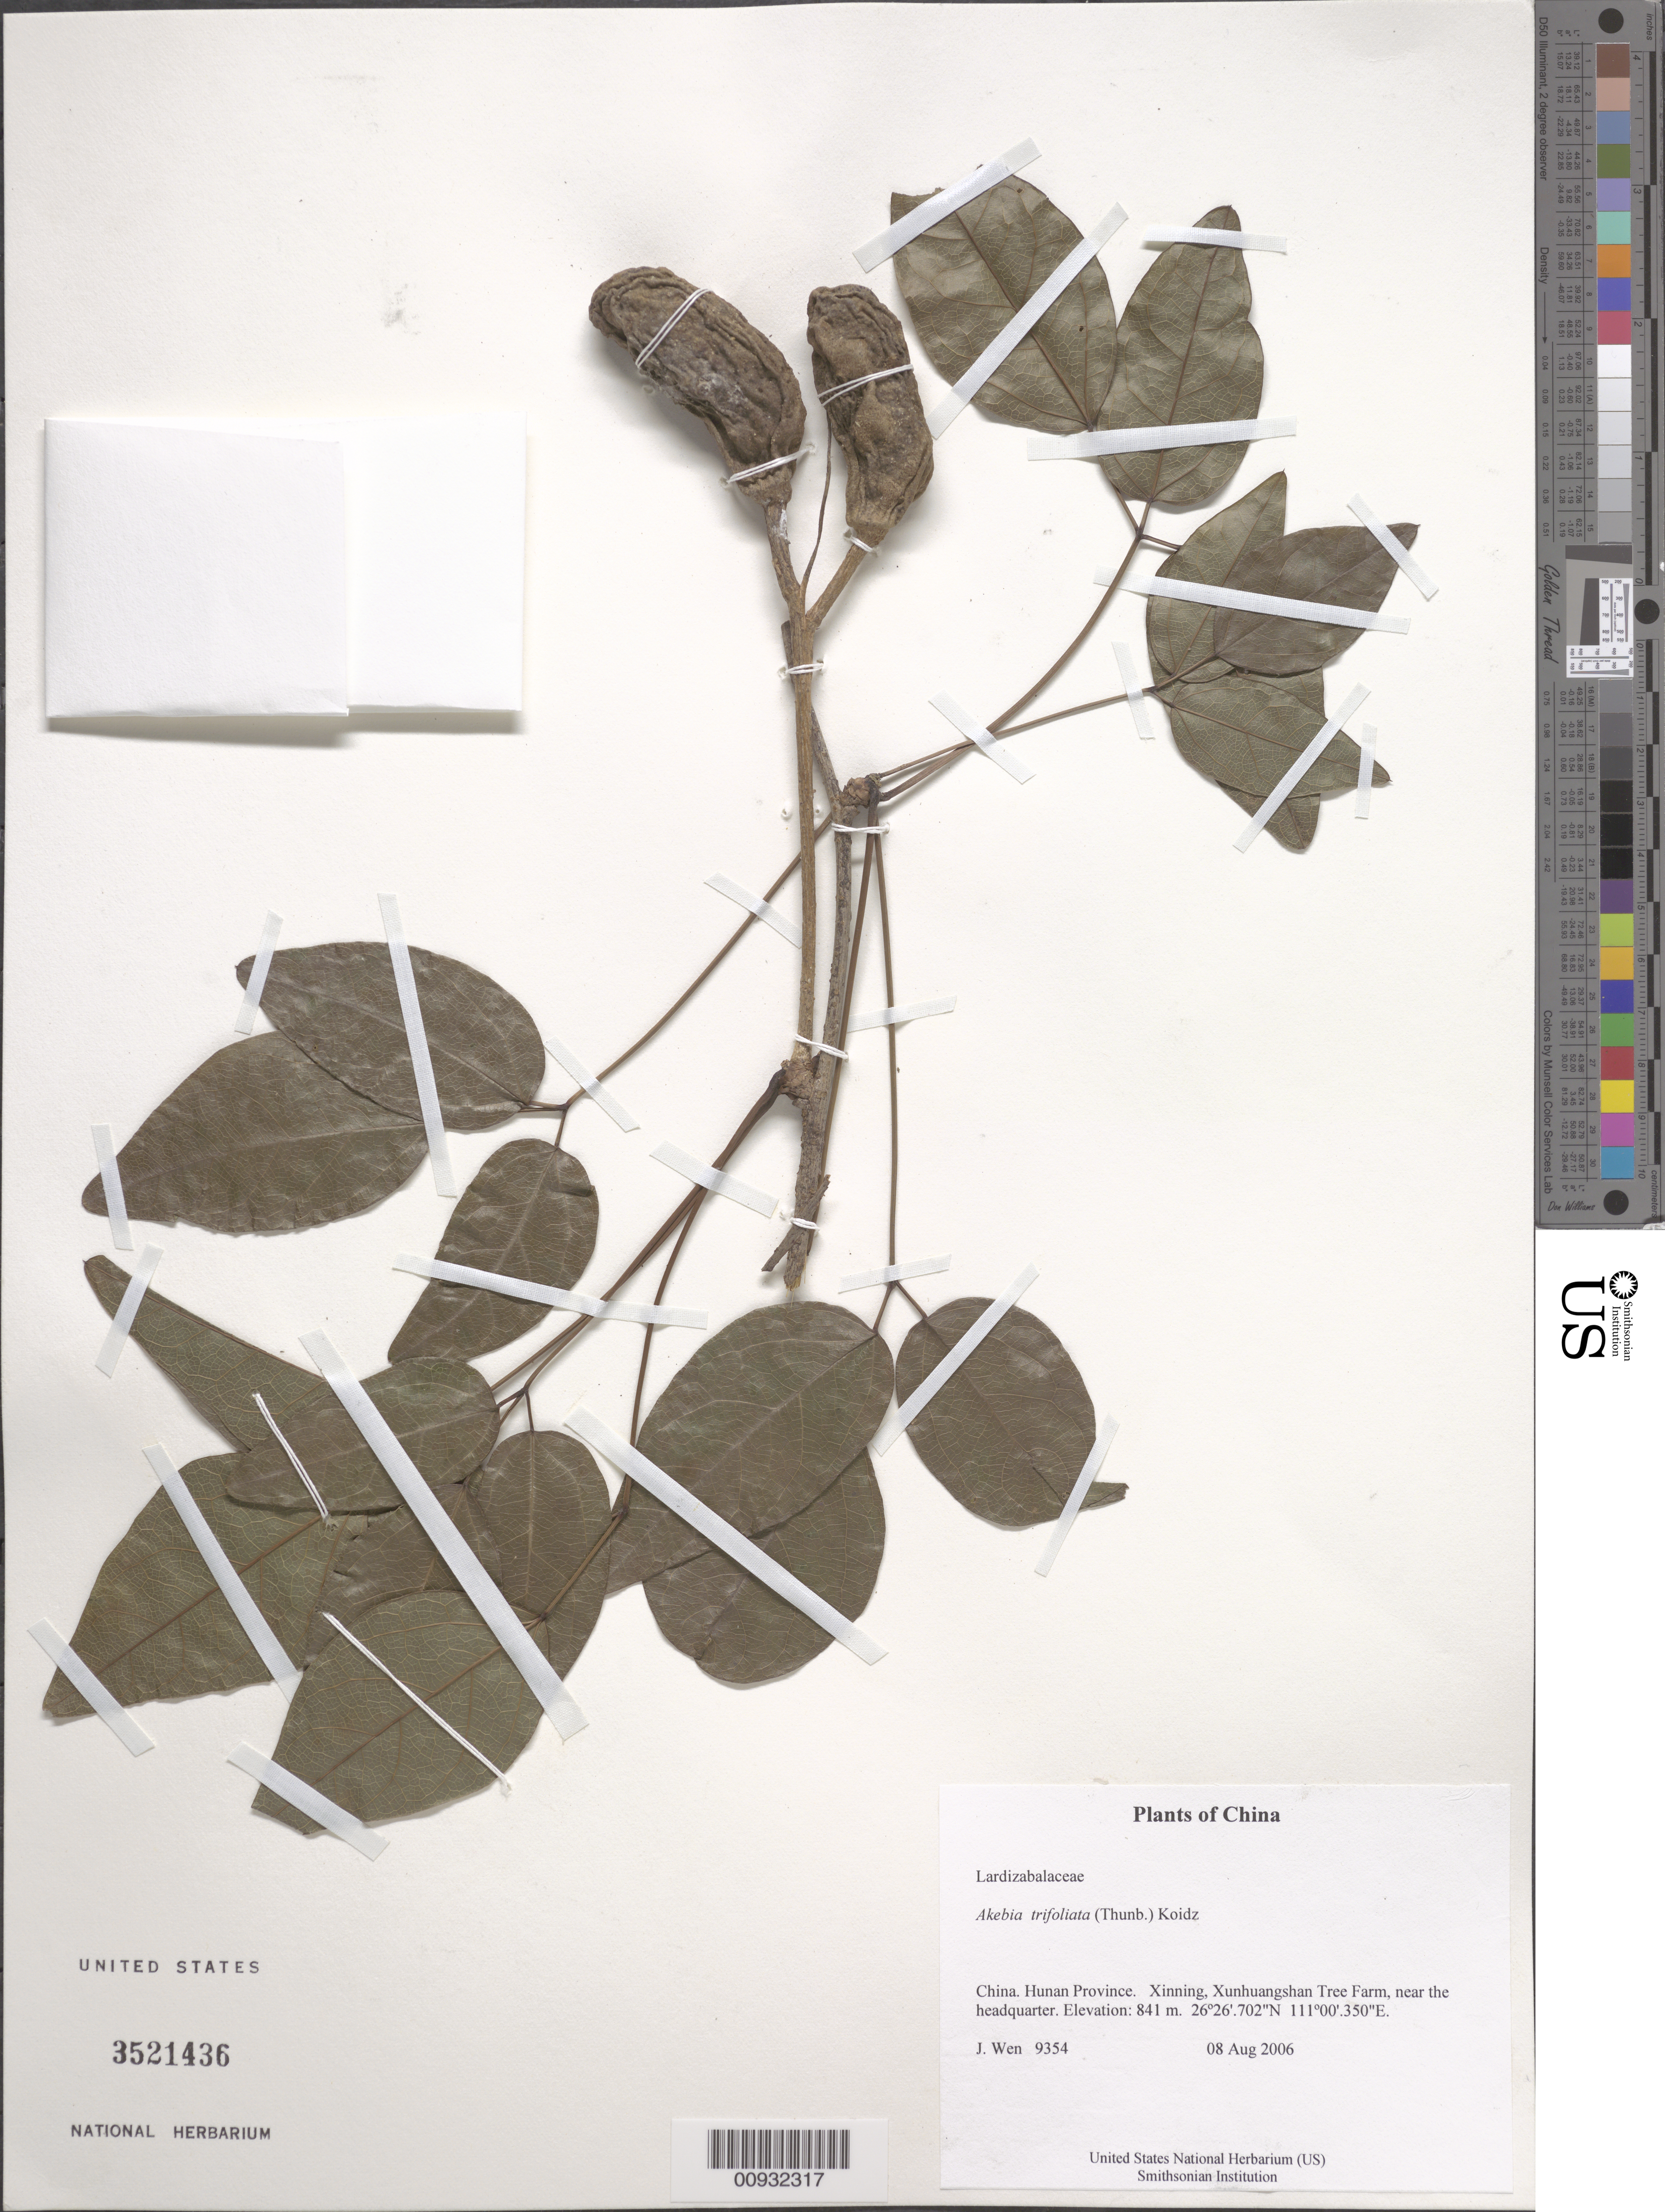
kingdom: Plantae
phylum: Tracheophyta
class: Magnoliopsida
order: Ranunculales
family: Lardizabalaceae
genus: Akebia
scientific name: Akebia trifoliata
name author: (Thunb.) Koidz.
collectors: J. Wen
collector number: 9354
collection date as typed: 08 Aug 2006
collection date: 2006-08-08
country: China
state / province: Hunan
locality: Xinning, Xunhuangshan Tree Farm, near the headquarter.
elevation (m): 841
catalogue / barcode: US 3521436